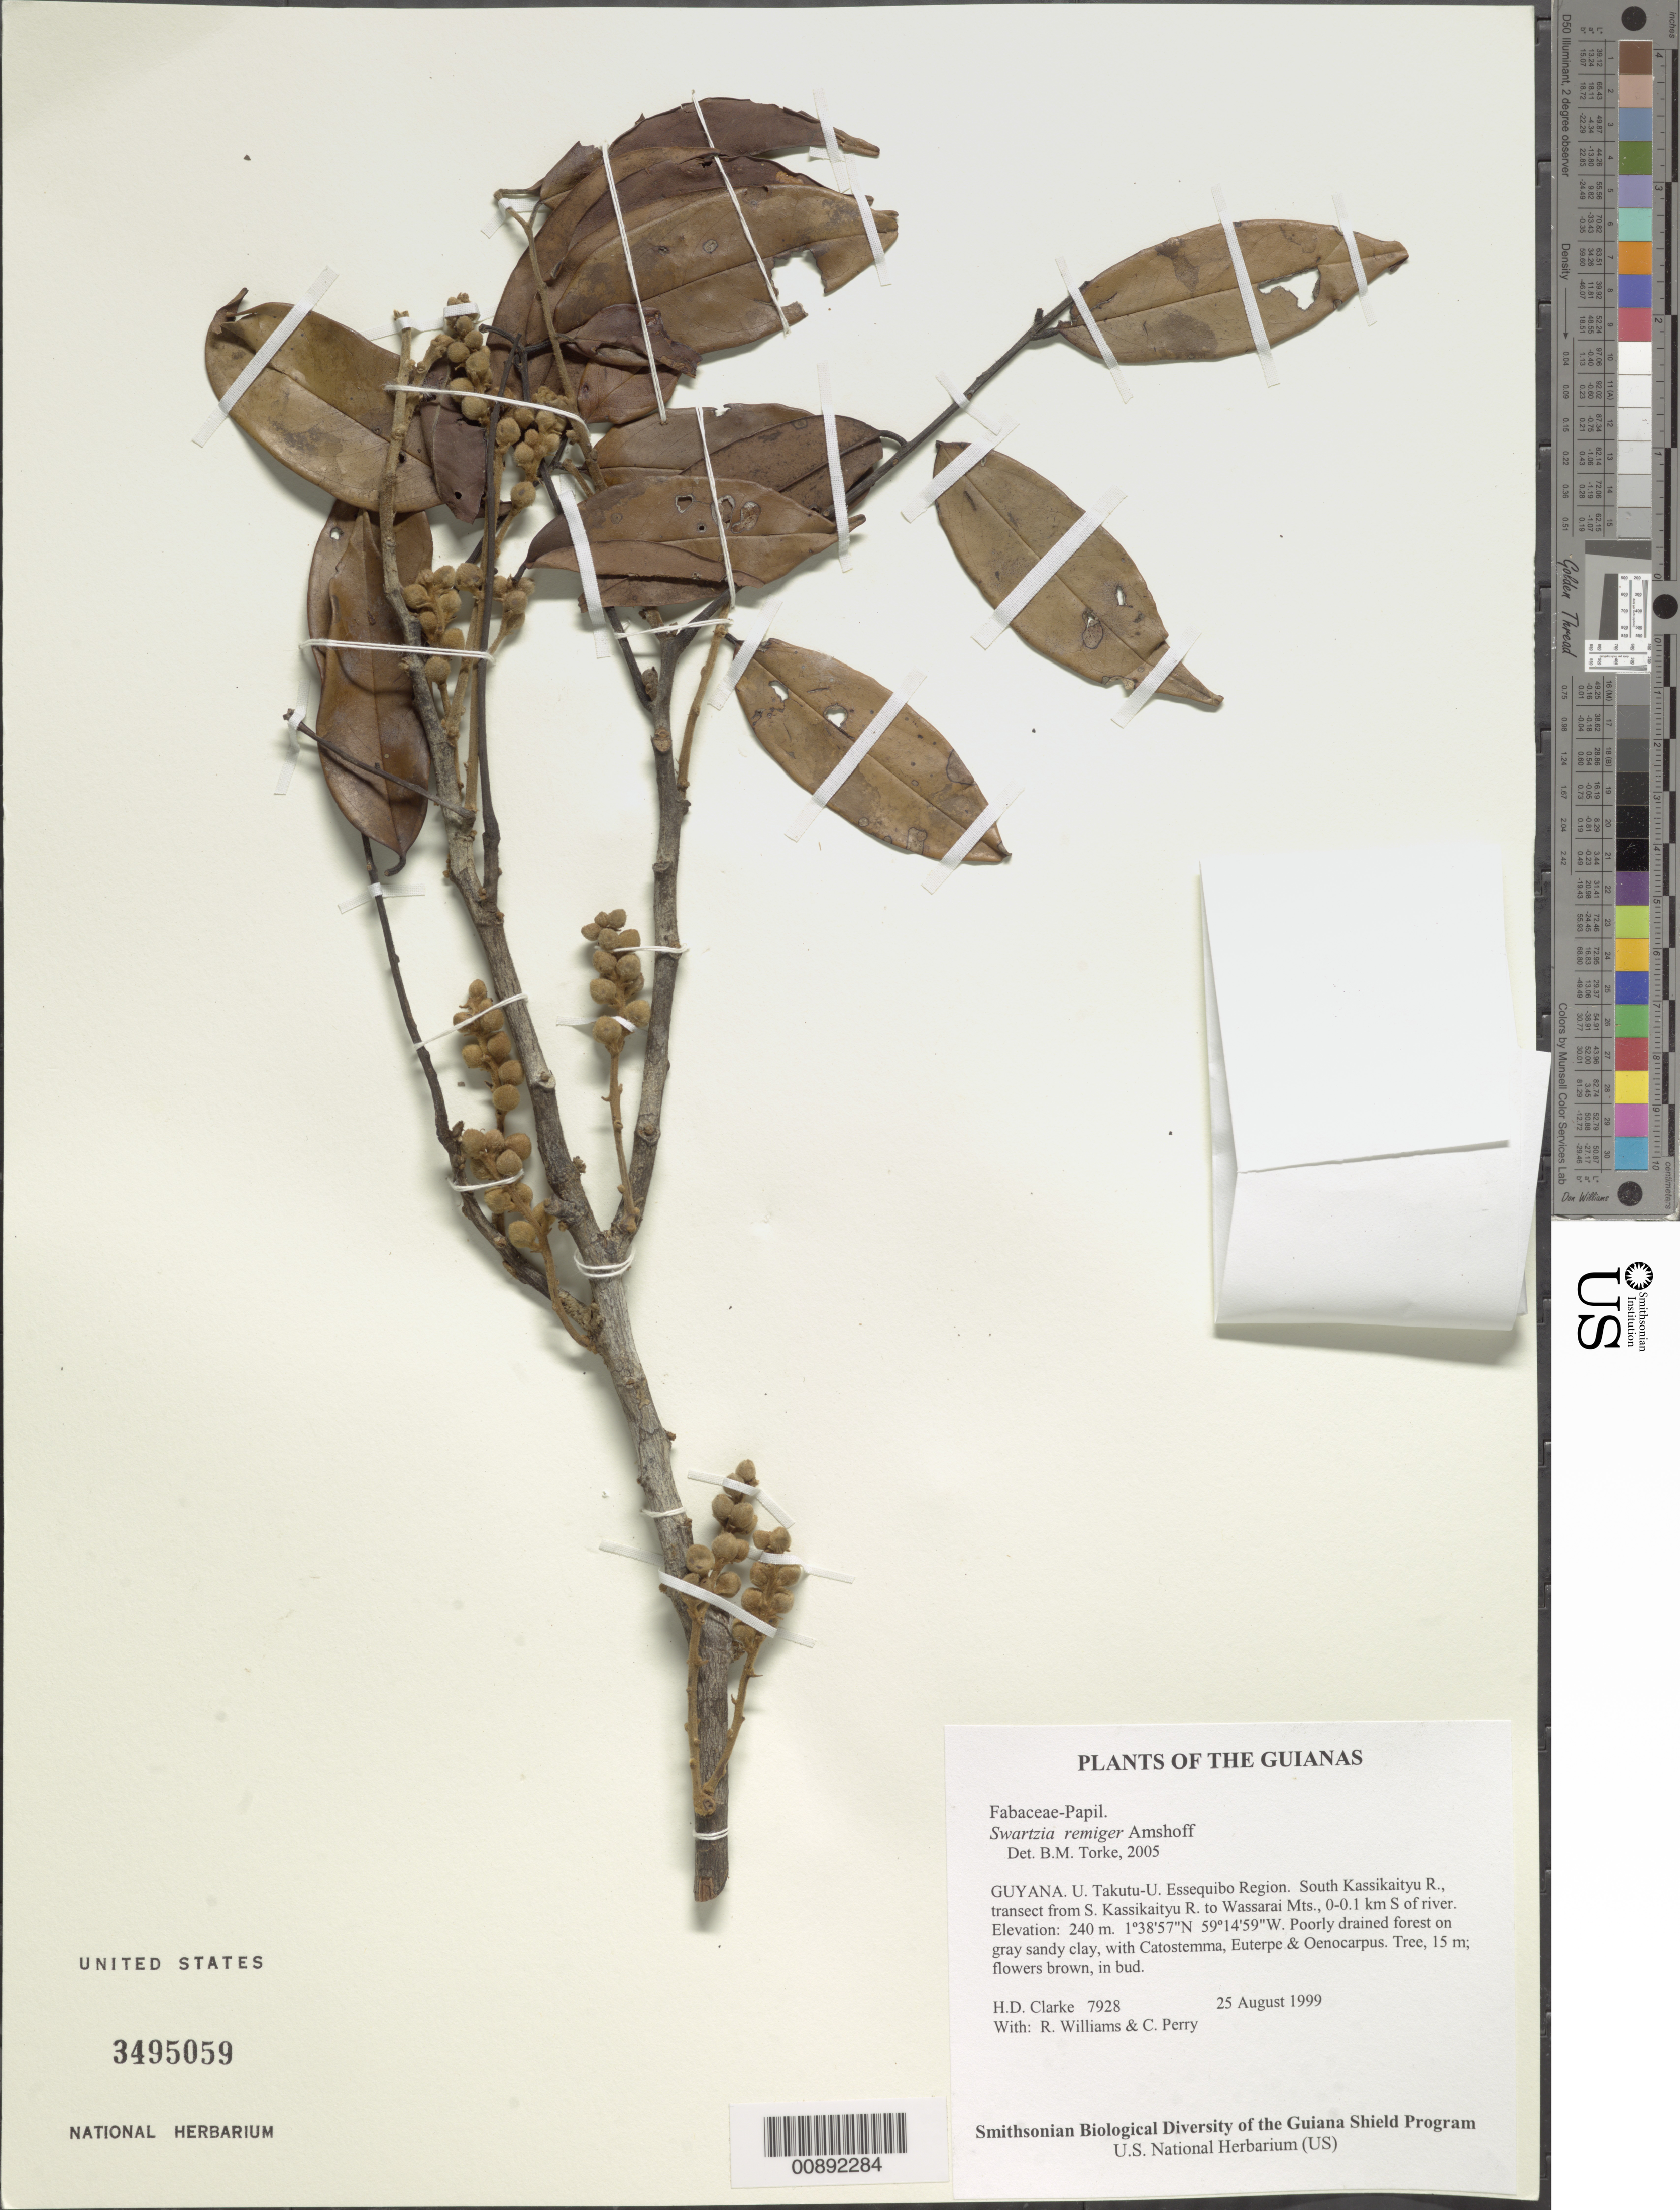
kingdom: Plantae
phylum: Tracheophyta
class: Magnoliopsida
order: Fabales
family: Fabaceae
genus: Swartzia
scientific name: Swartzia remiger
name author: Amshoff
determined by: Torke, B. M., (MO)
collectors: H. D. Clarke, R. Williams & C. Perry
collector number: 7928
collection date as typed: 25 August 1999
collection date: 1999-08-25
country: Guyana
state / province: U. Takutu-U. Essequibo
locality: South Kassikaityu R., transect from S. Kassikaityu R. to Wassarai Mts., 0-0.1 km S of river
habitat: Poorly drained forest on gray sandy clay, with Catostemma, Euterpe & Oenocarpus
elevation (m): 240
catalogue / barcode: US 3495059